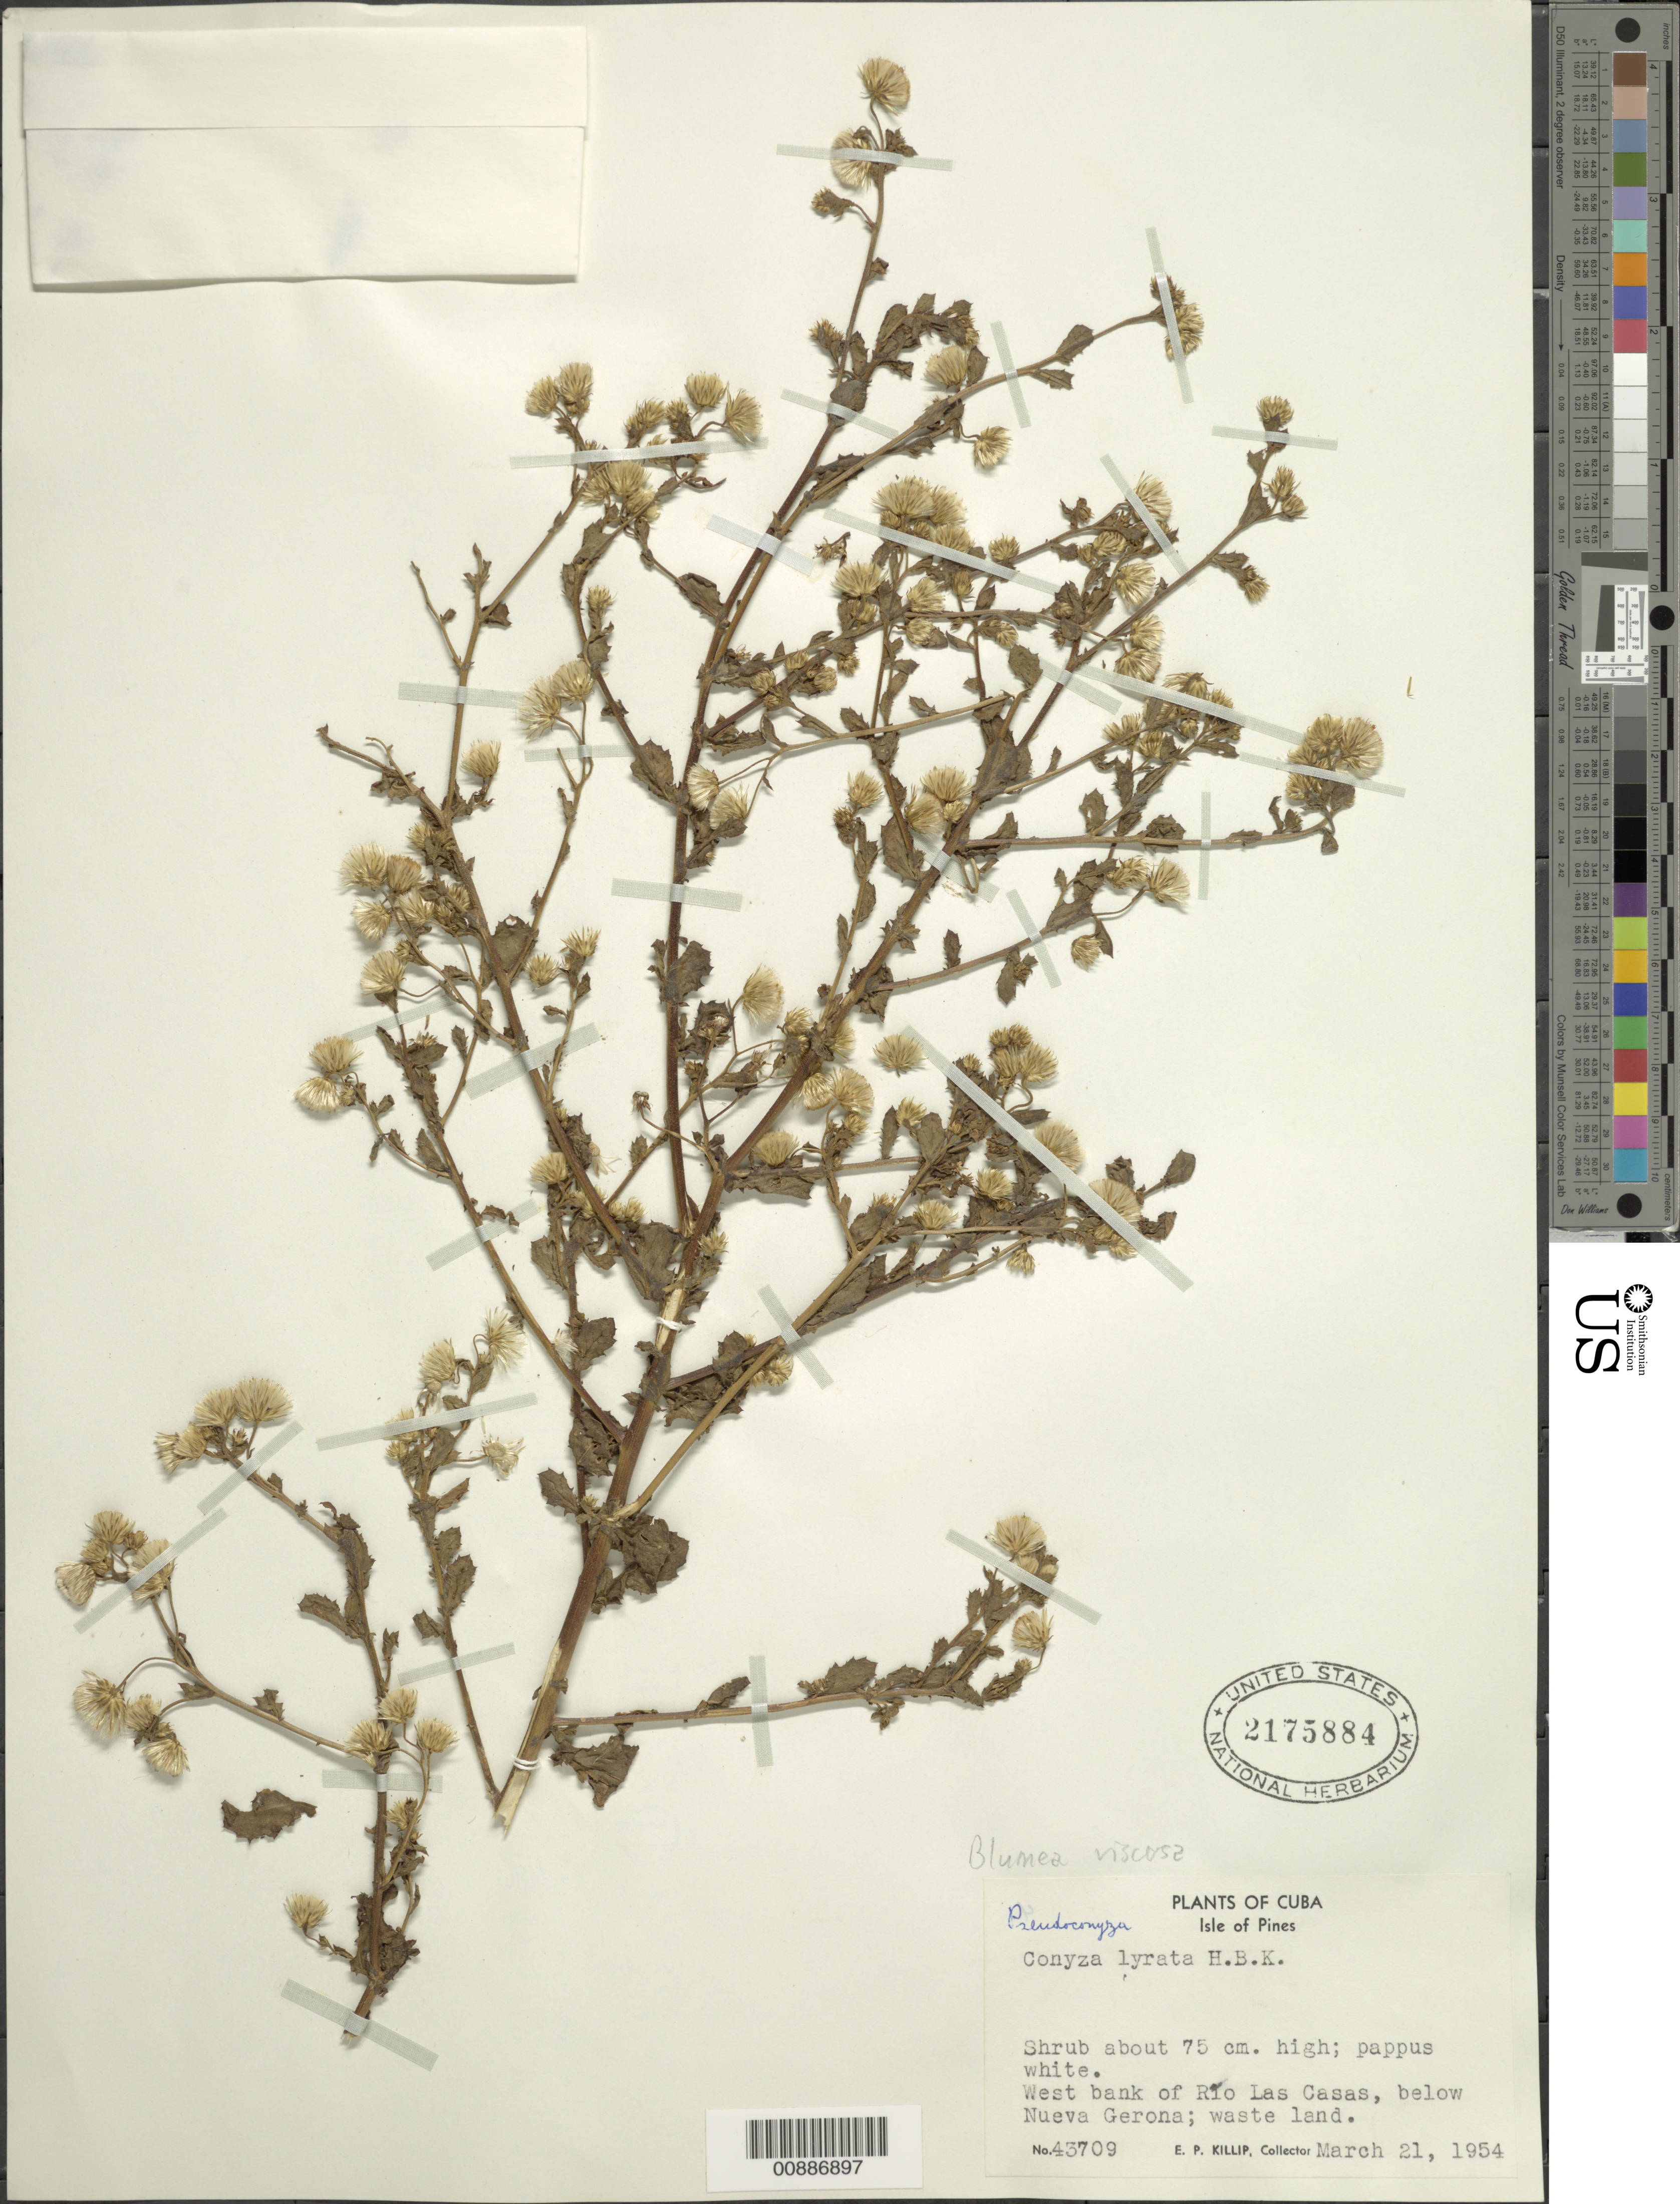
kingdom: Plantae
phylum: Tracheophyta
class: Magnoliopsida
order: Asterales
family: Asteraceae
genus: Pseudoconyza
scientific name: Pseudoconyza lyrata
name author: (Kunth) Cuatrec.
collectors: E. P. Killip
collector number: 43709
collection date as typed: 21 Mar 1954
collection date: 1954-03-21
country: Cuba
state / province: Isla de La Juventud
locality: West bank of Río Las Casas, below Nueva Gerona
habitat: Wasteland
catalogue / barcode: US 2175884